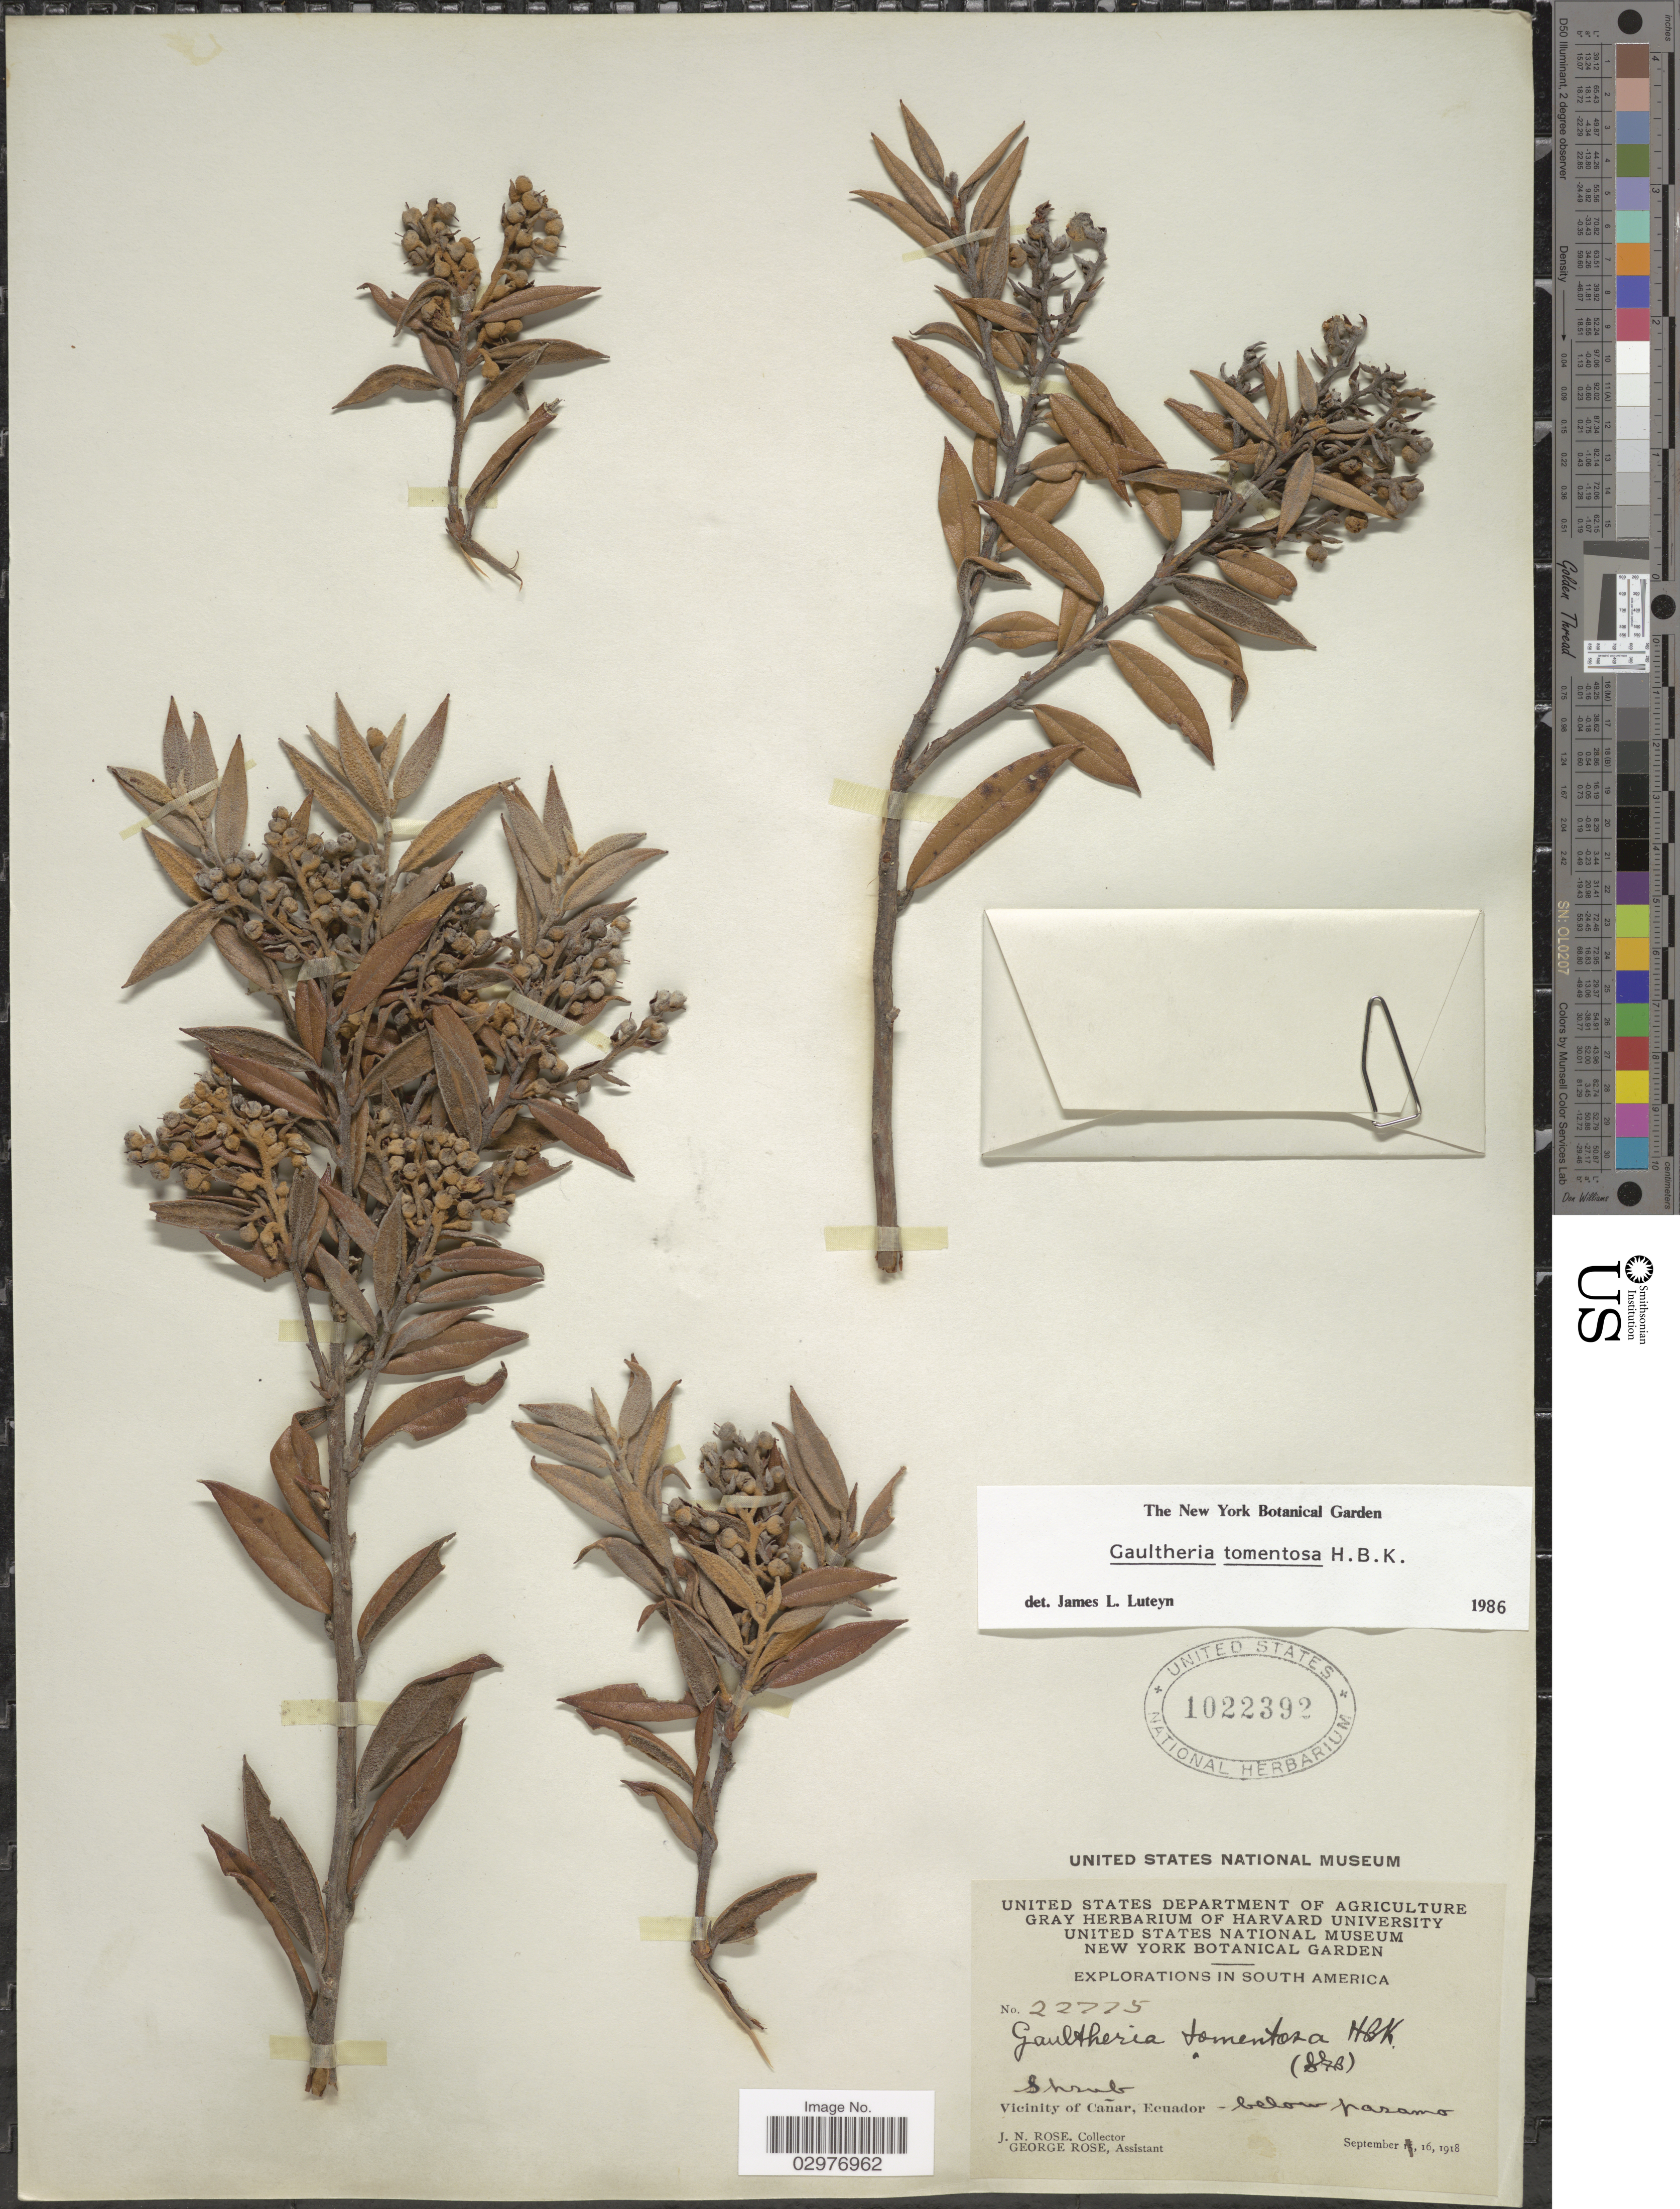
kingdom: Plantae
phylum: Tracheophyta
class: Magnoliopsida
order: Ericales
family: Ericaceae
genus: Gaultheria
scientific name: Gaultheria tomentosa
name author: Kunth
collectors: J. N. Rose & G. Rose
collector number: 22775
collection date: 1918-09-16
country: Ecuador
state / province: Cañar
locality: South America. Vicinity of Cañar.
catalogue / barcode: US 1022392